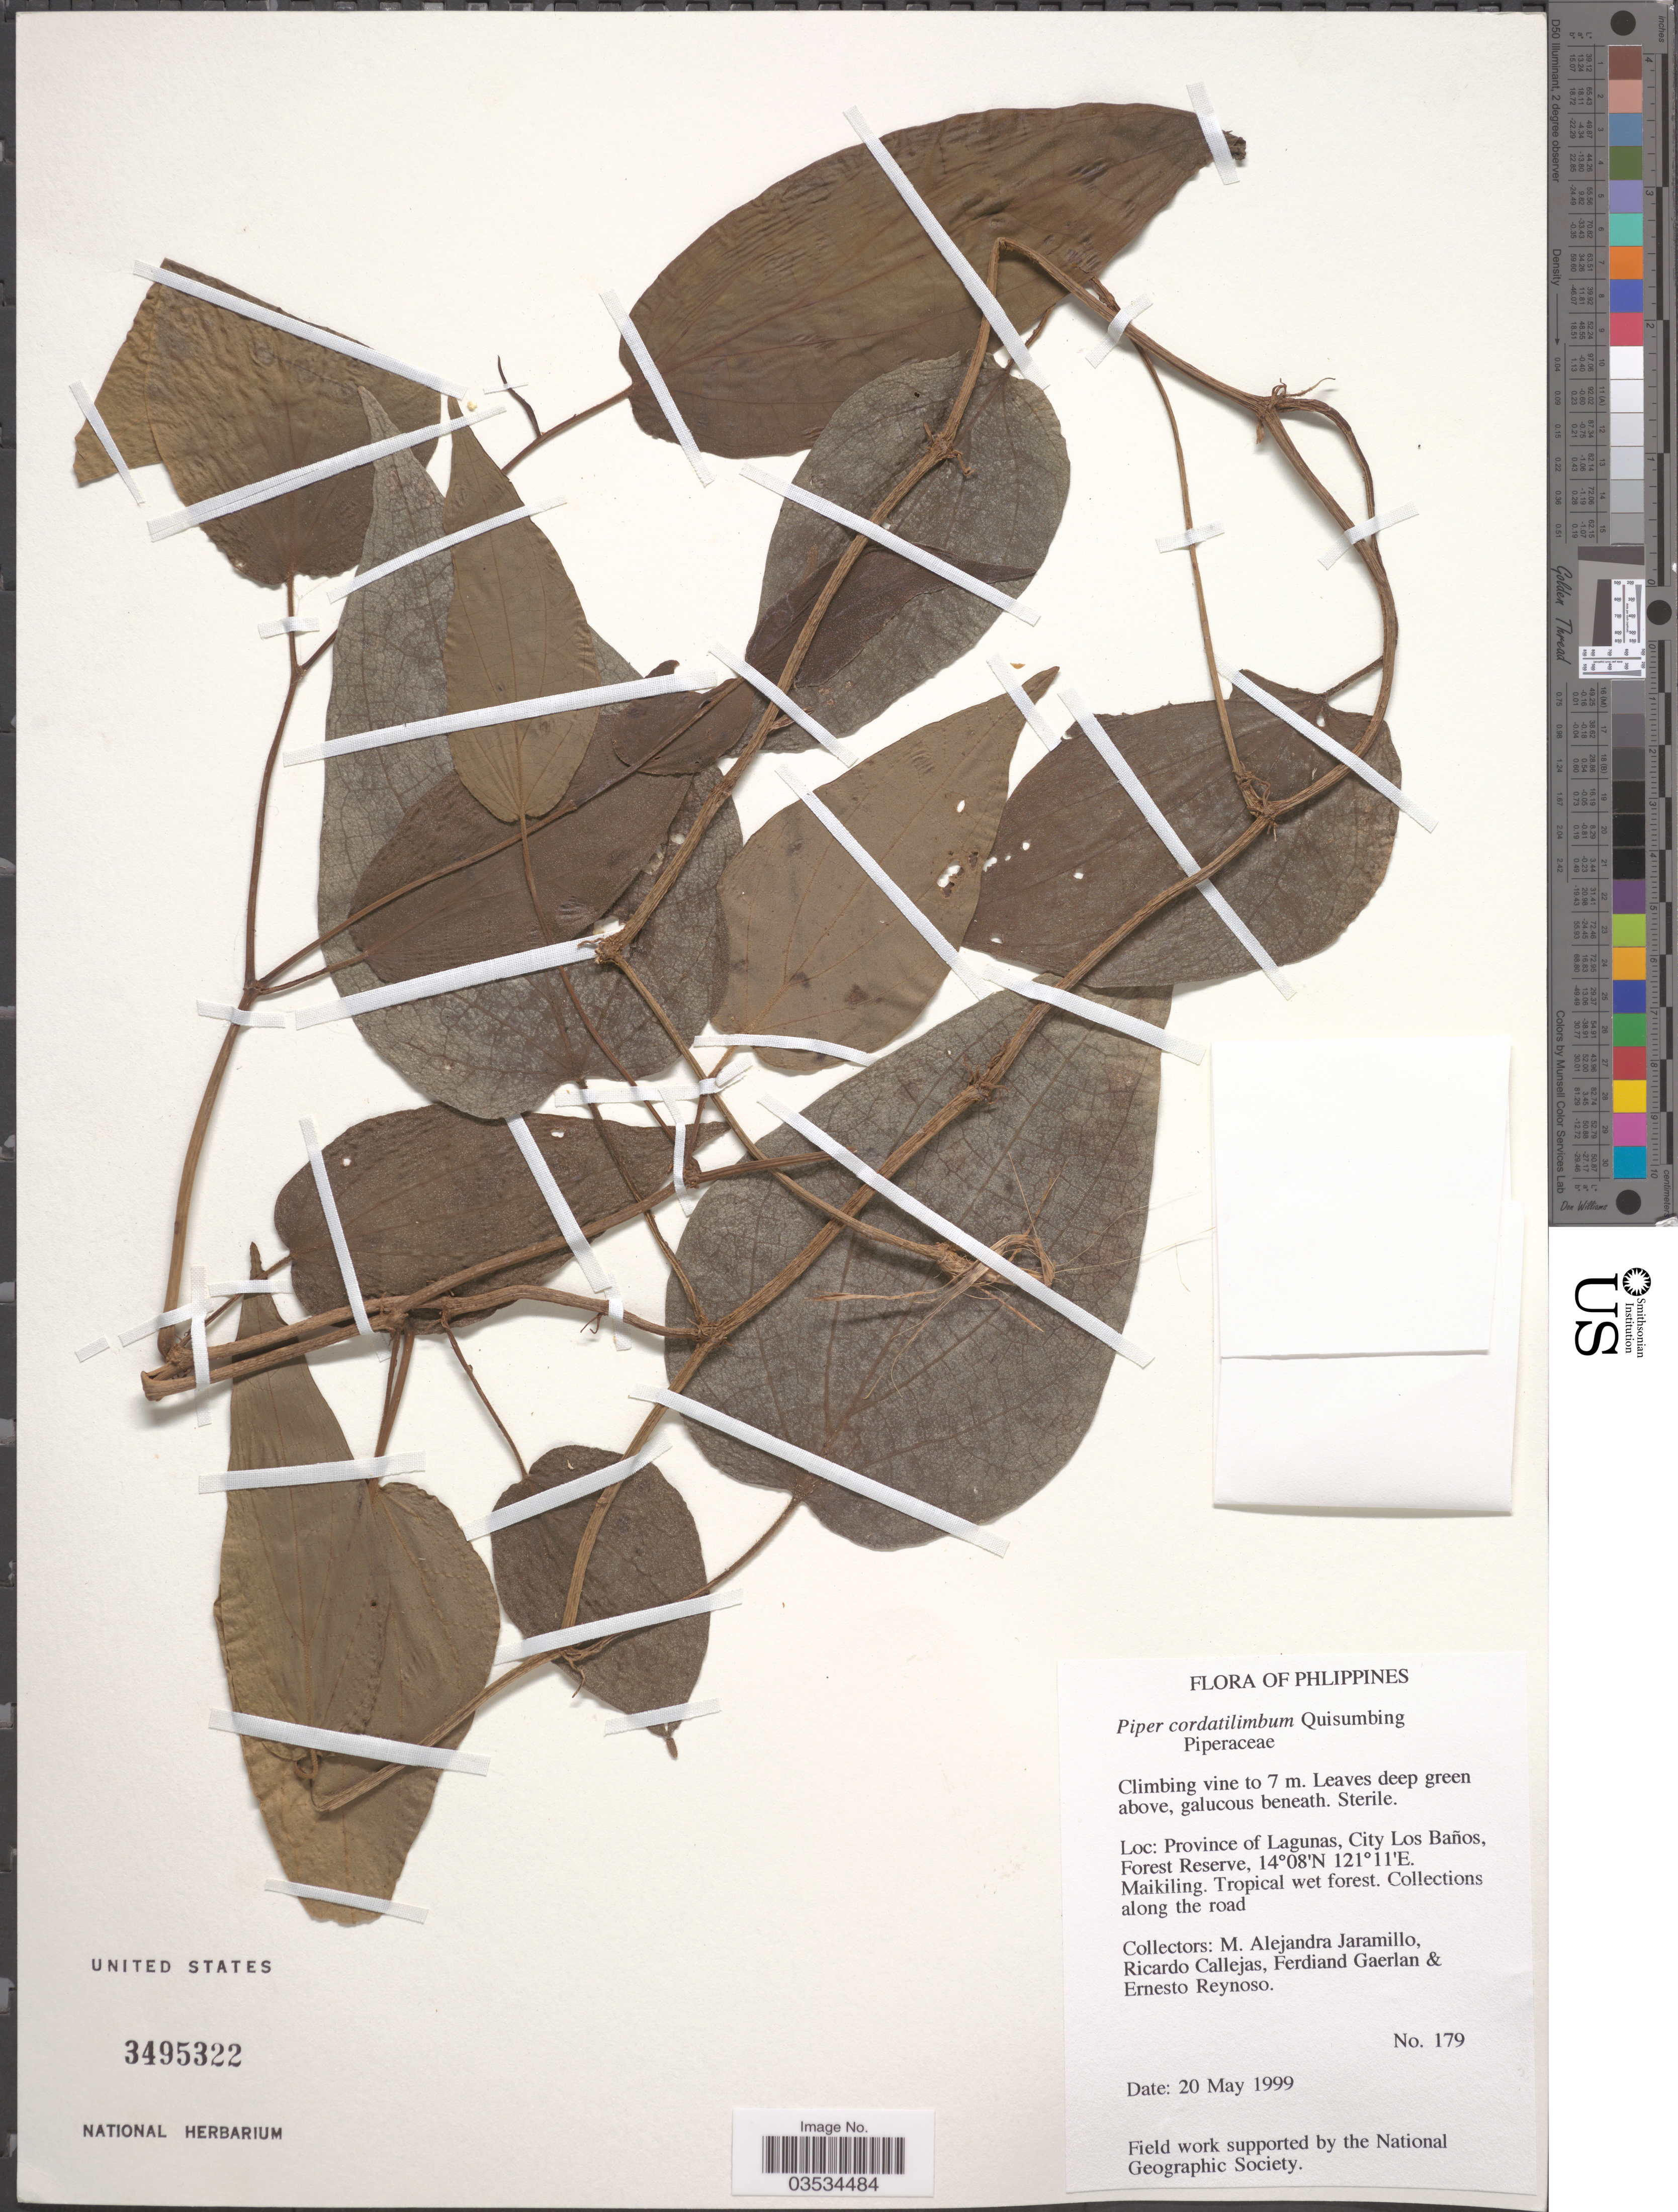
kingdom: Plantae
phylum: Tracheophyta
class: Magnoliopsida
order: Piperales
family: Piperaceae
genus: Piper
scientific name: Piper cordatilimbum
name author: Quisumb.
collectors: M. A. Jaramillo, R. Callejas, F. Gaerlan & E. Reynoso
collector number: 179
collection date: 1999-05-20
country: Philippines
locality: Province of Lagunas, City Los Baños, Forest Reserve.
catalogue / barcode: US 3495322